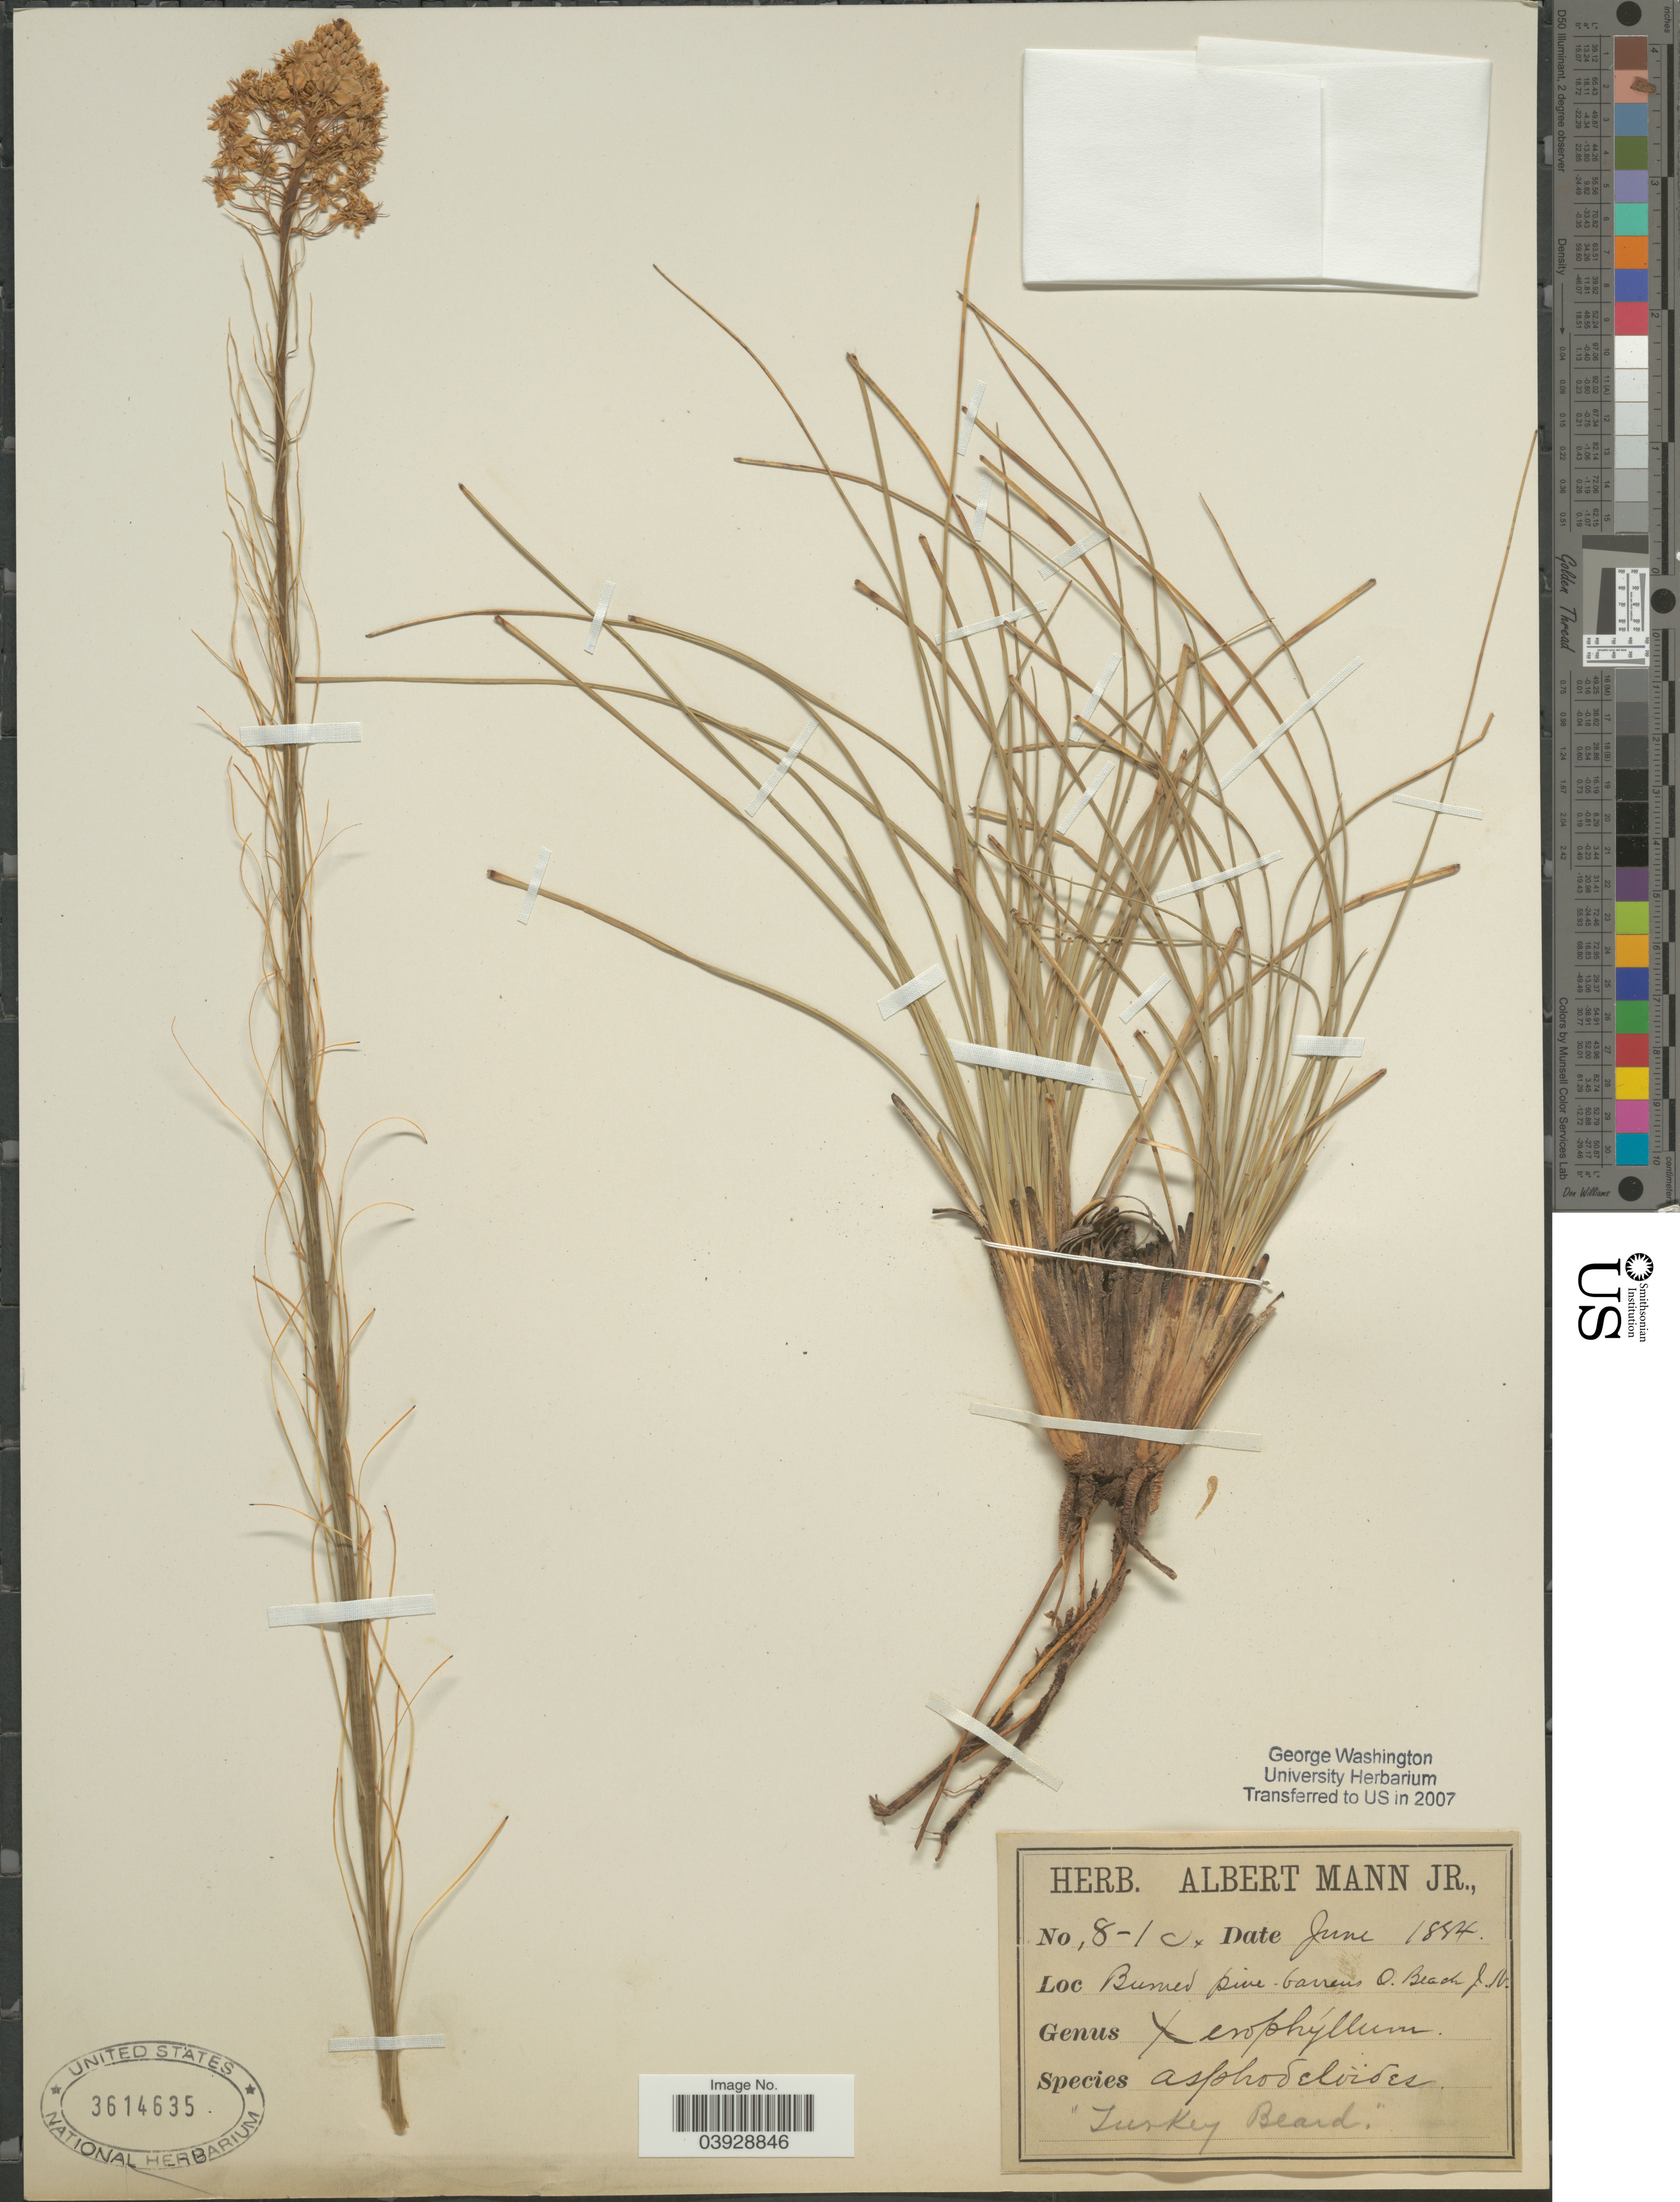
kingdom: Plantae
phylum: Tracheophyta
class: Liliopsida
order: Liliales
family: Melanthiaceae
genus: Xerophyllum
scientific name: Xerophyllum asphodeloides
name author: (L.) Nutt.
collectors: Ex herb. Albert Mann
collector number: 8-1c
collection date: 1884-06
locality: Burned pine barrens. O. beach J. N. [interpreted]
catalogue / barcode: US 3614635